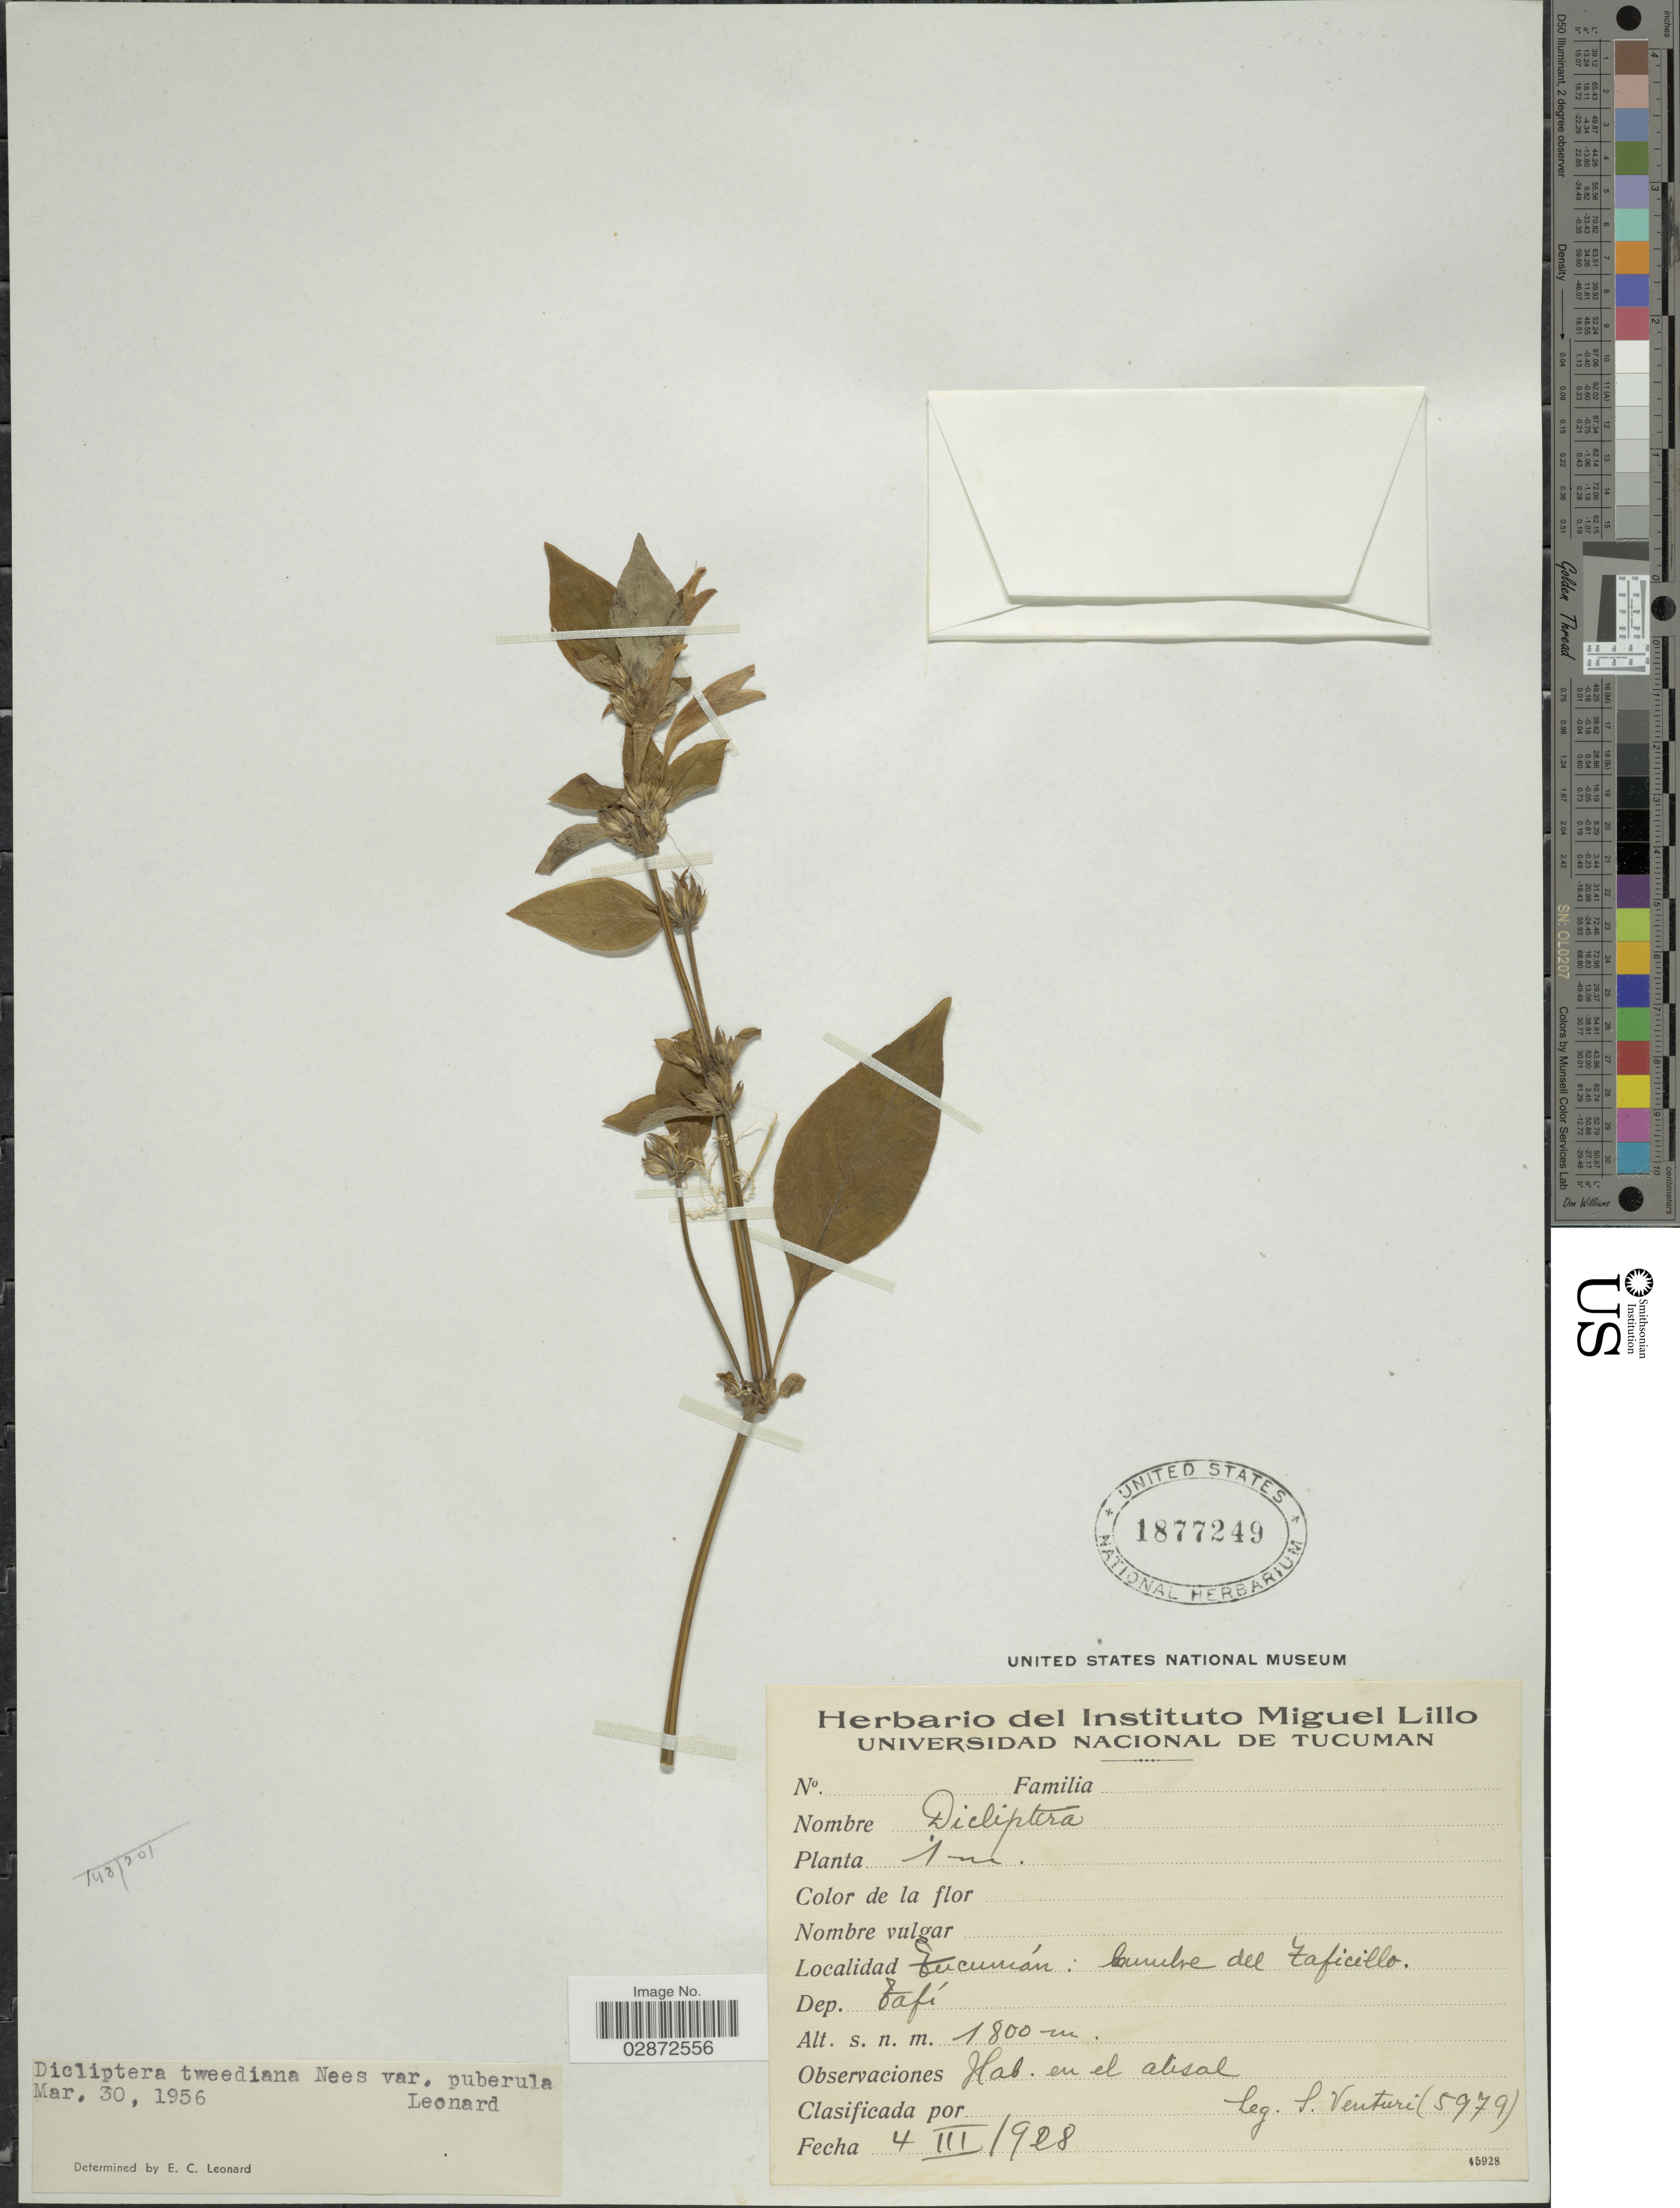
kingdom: Plantae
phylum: Tracheophyta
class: Magnoliopsida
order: Lamiales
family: Acanthaceae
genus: Dicliptera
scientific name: Dicliptera squarrosa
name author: Nees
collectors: S. Venturi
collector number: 5979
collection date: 1928-03-04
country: Argentina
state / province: Tucuman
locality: Cumbre del Taficillo. Dep. Tafí.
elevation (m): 1800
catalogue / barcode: US 1877249